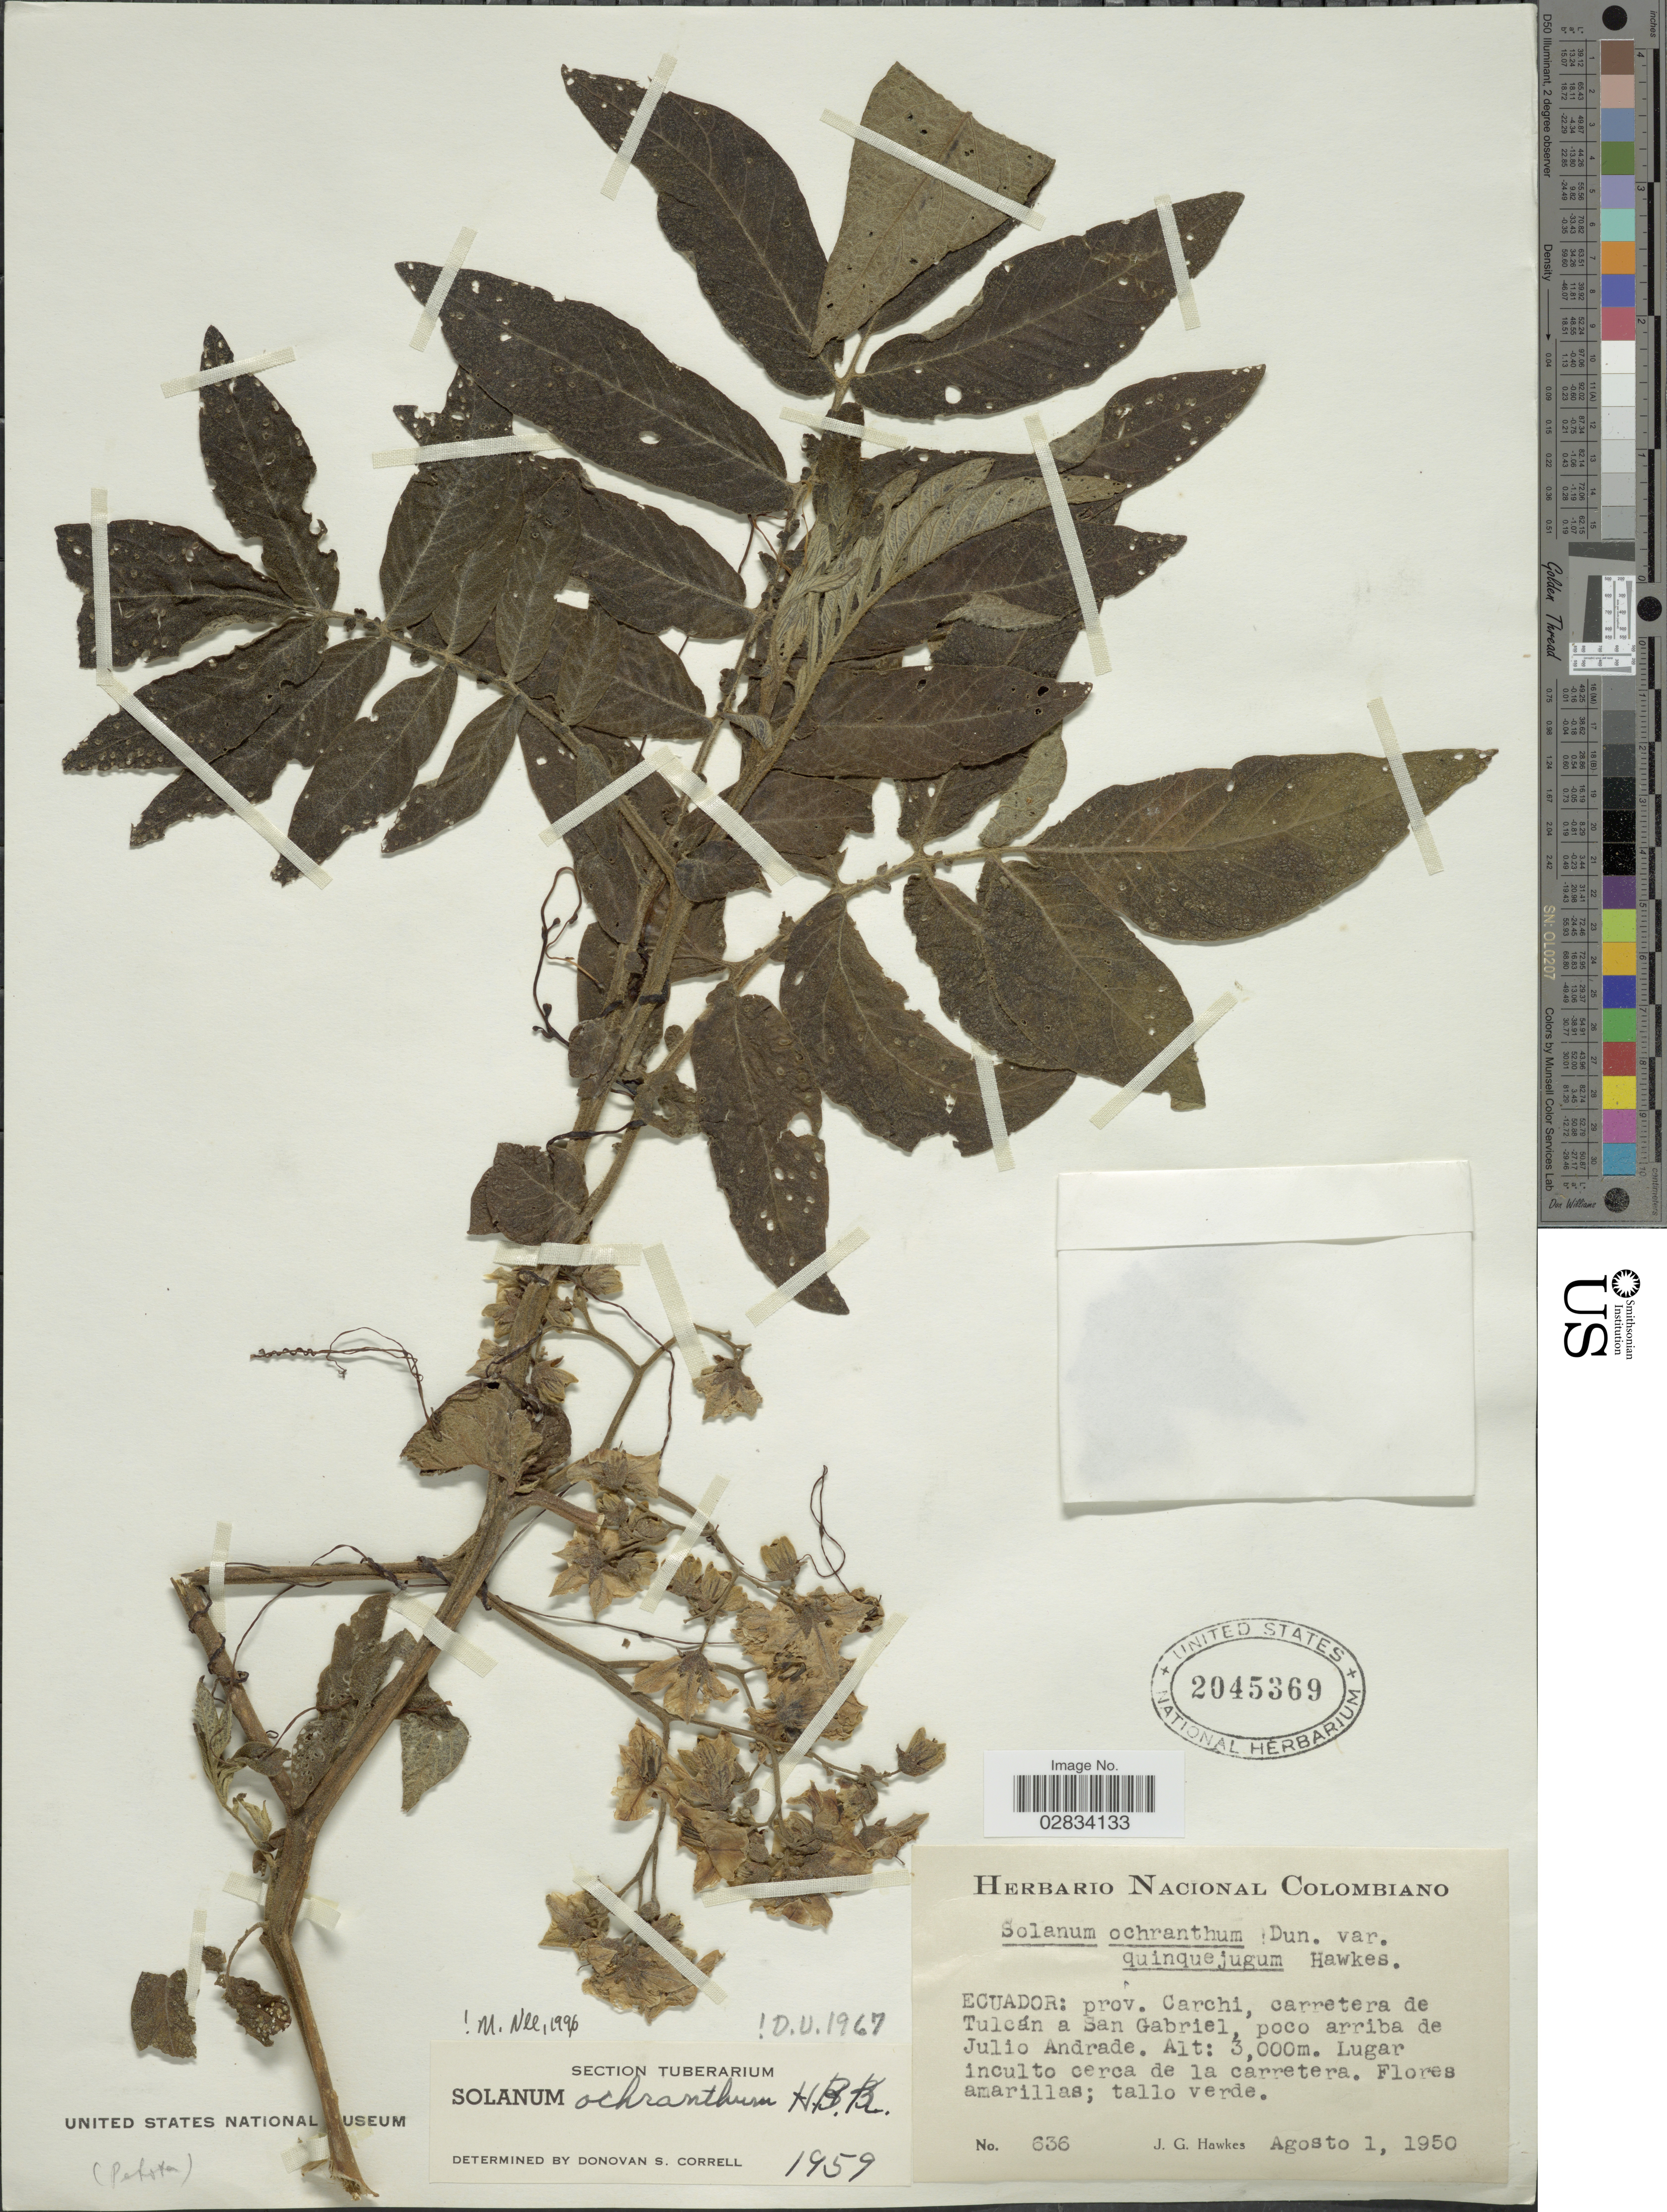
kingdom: Plantae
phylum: Tracheophyta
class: Magnoliopsida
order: Solanales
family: Solanaceae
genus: Solanum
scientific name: Solanum ochranthum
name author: Dunal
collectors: J. Hawkes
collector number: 636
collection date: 1950-08-01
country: Ecuador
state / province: Carchi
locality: Carretera de Tulcán a San Gabriel, poco arriba de Julio Andrade.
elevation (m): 3000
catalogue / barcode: US 2045369